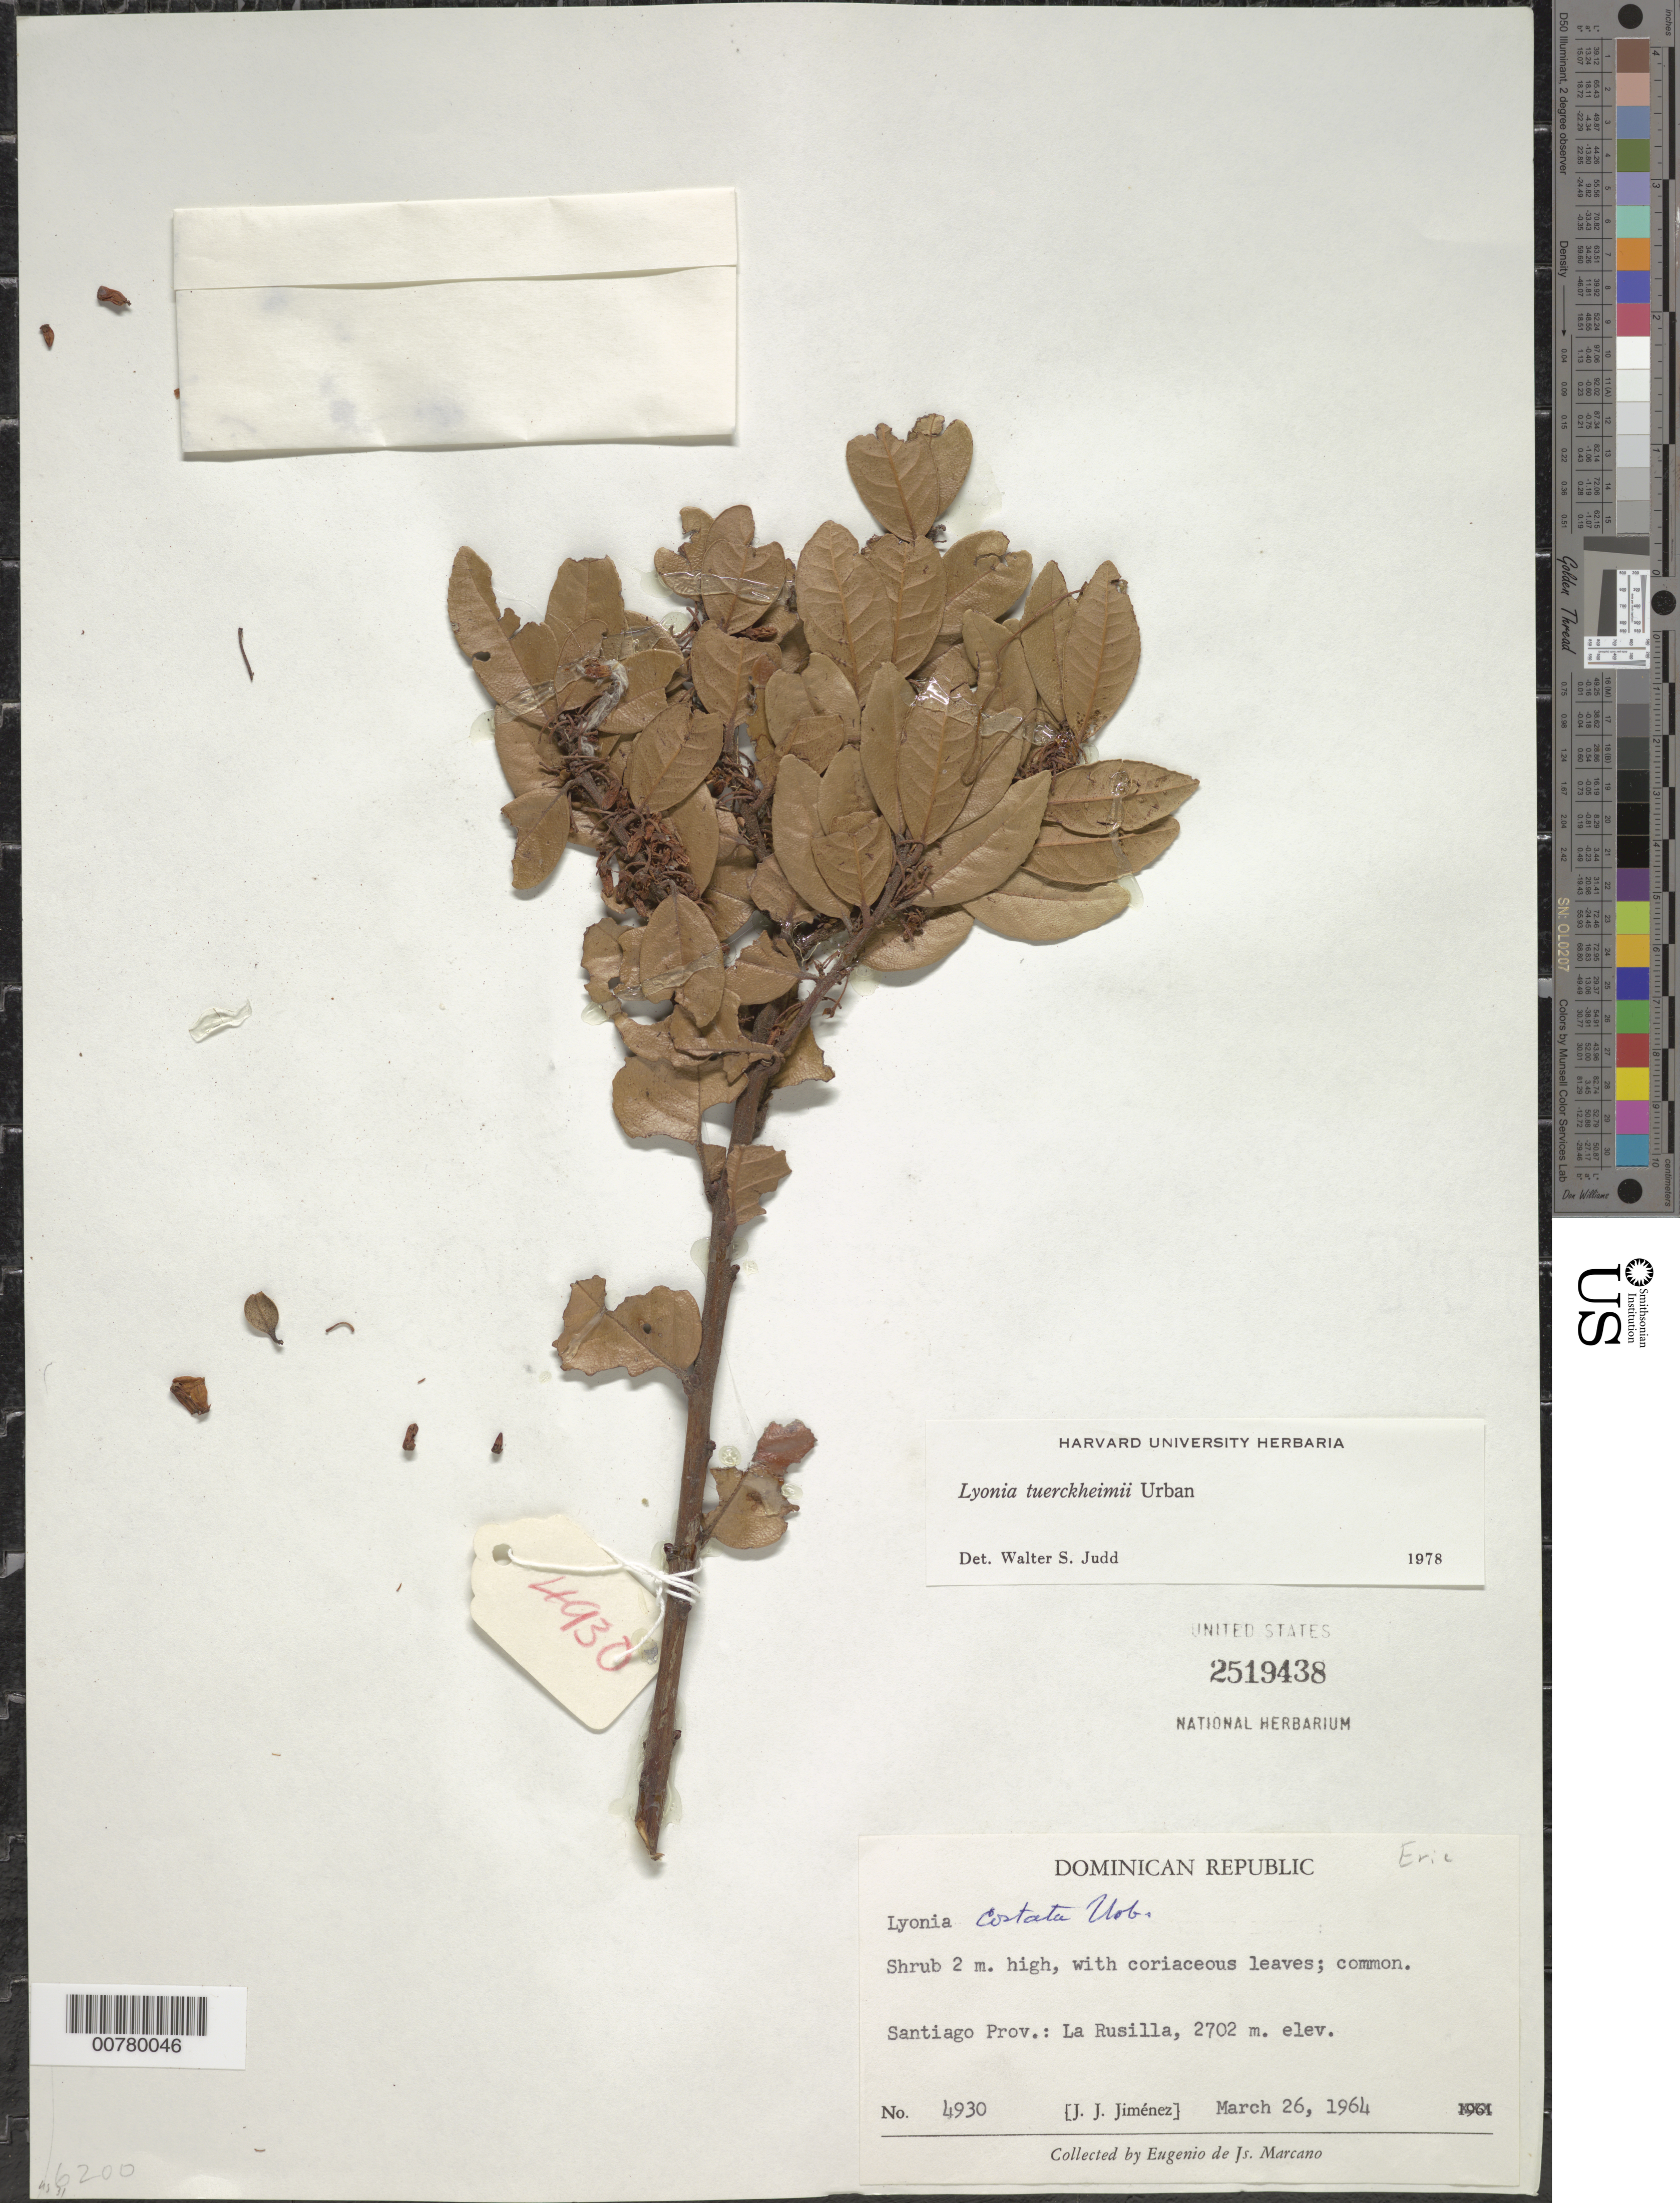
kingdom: Plantae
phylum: Tracheophyta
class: Magnoliopsida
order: Ericales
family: Ericaceae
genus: Lyonia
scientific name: Lyonia tuerckheimii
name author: Urb.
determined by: Judd, Walter S.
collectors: E. J. Marcano F. & J. J. Jiménez Almonte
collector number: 4930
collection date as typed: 26 Mar 1964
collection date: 1964-03-26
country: Dominican Republic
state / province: Santiago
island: Hispaniola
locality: La Rusilla.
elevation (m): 2702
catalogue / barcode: US 2519438